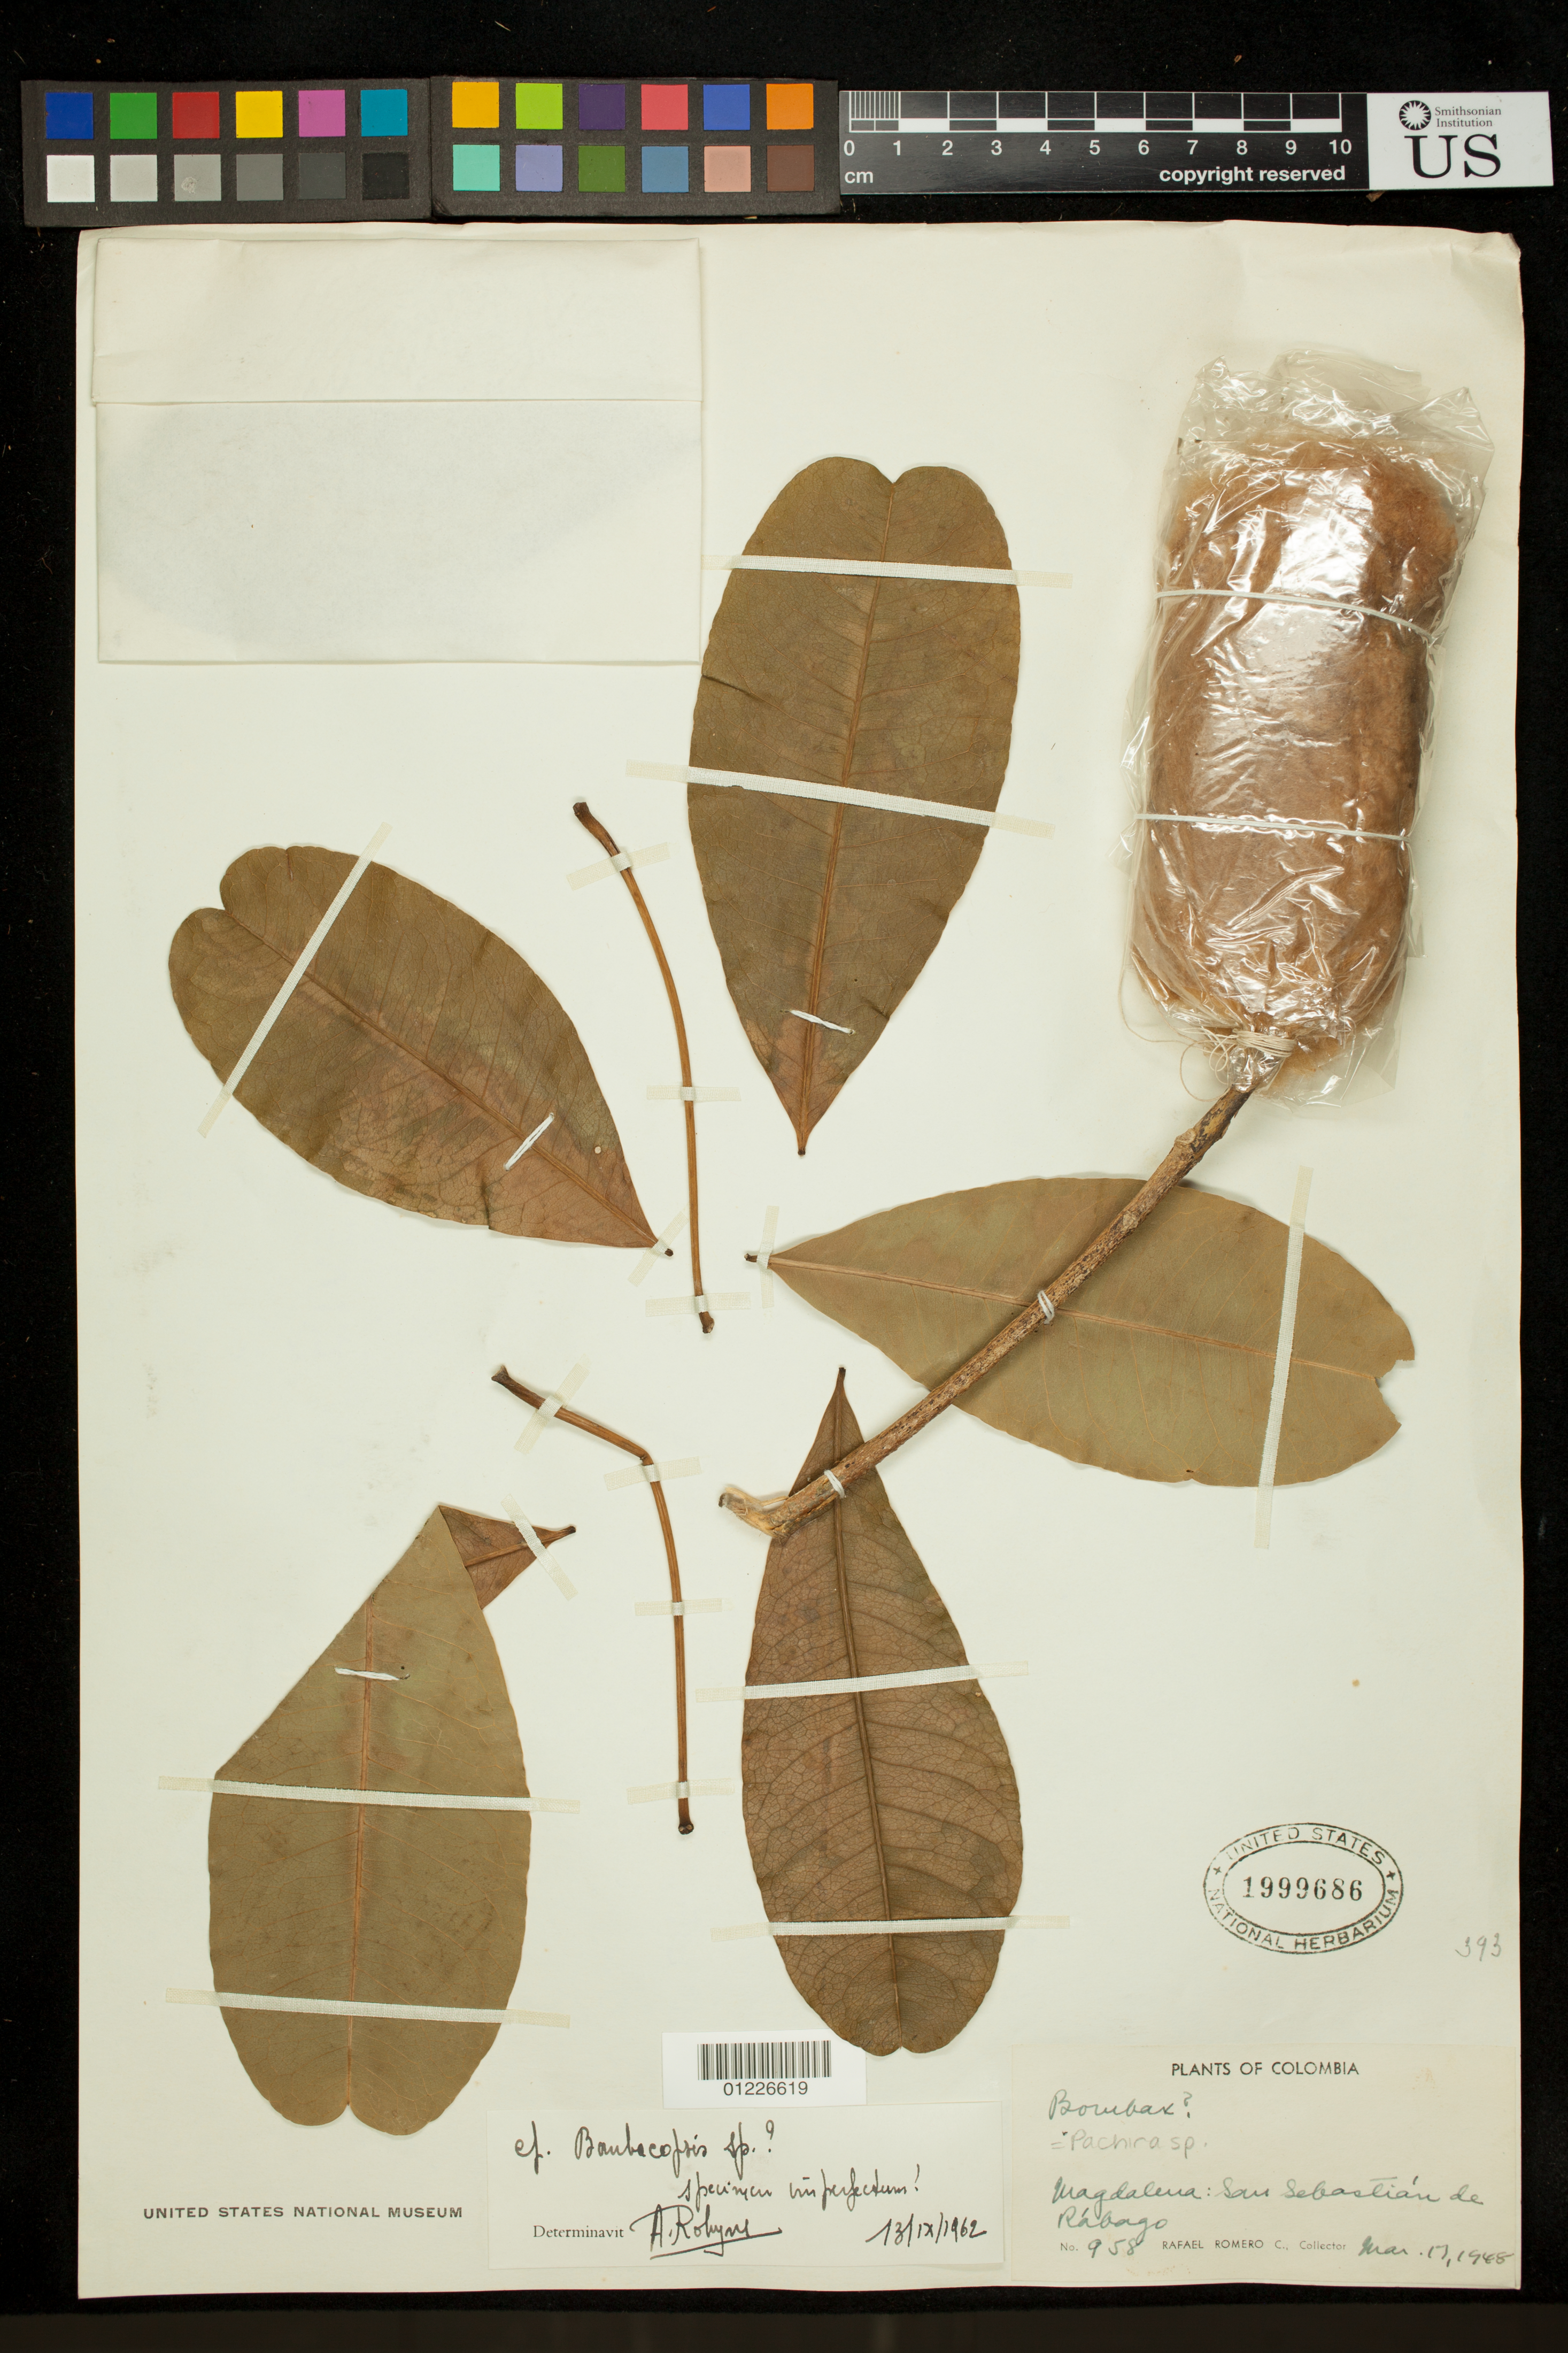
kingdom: Plantae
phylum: Tracheophyta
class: Magnoliopsida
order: Malvales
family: Malvaceae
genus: Pachira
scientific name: Pachira sp.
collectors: R. Romero Castañeda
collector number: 958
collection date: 1948-03-17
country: Colombia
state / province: Magdalena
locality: Magdalena: San Sebastian de Rabago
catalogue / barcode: US 1999686